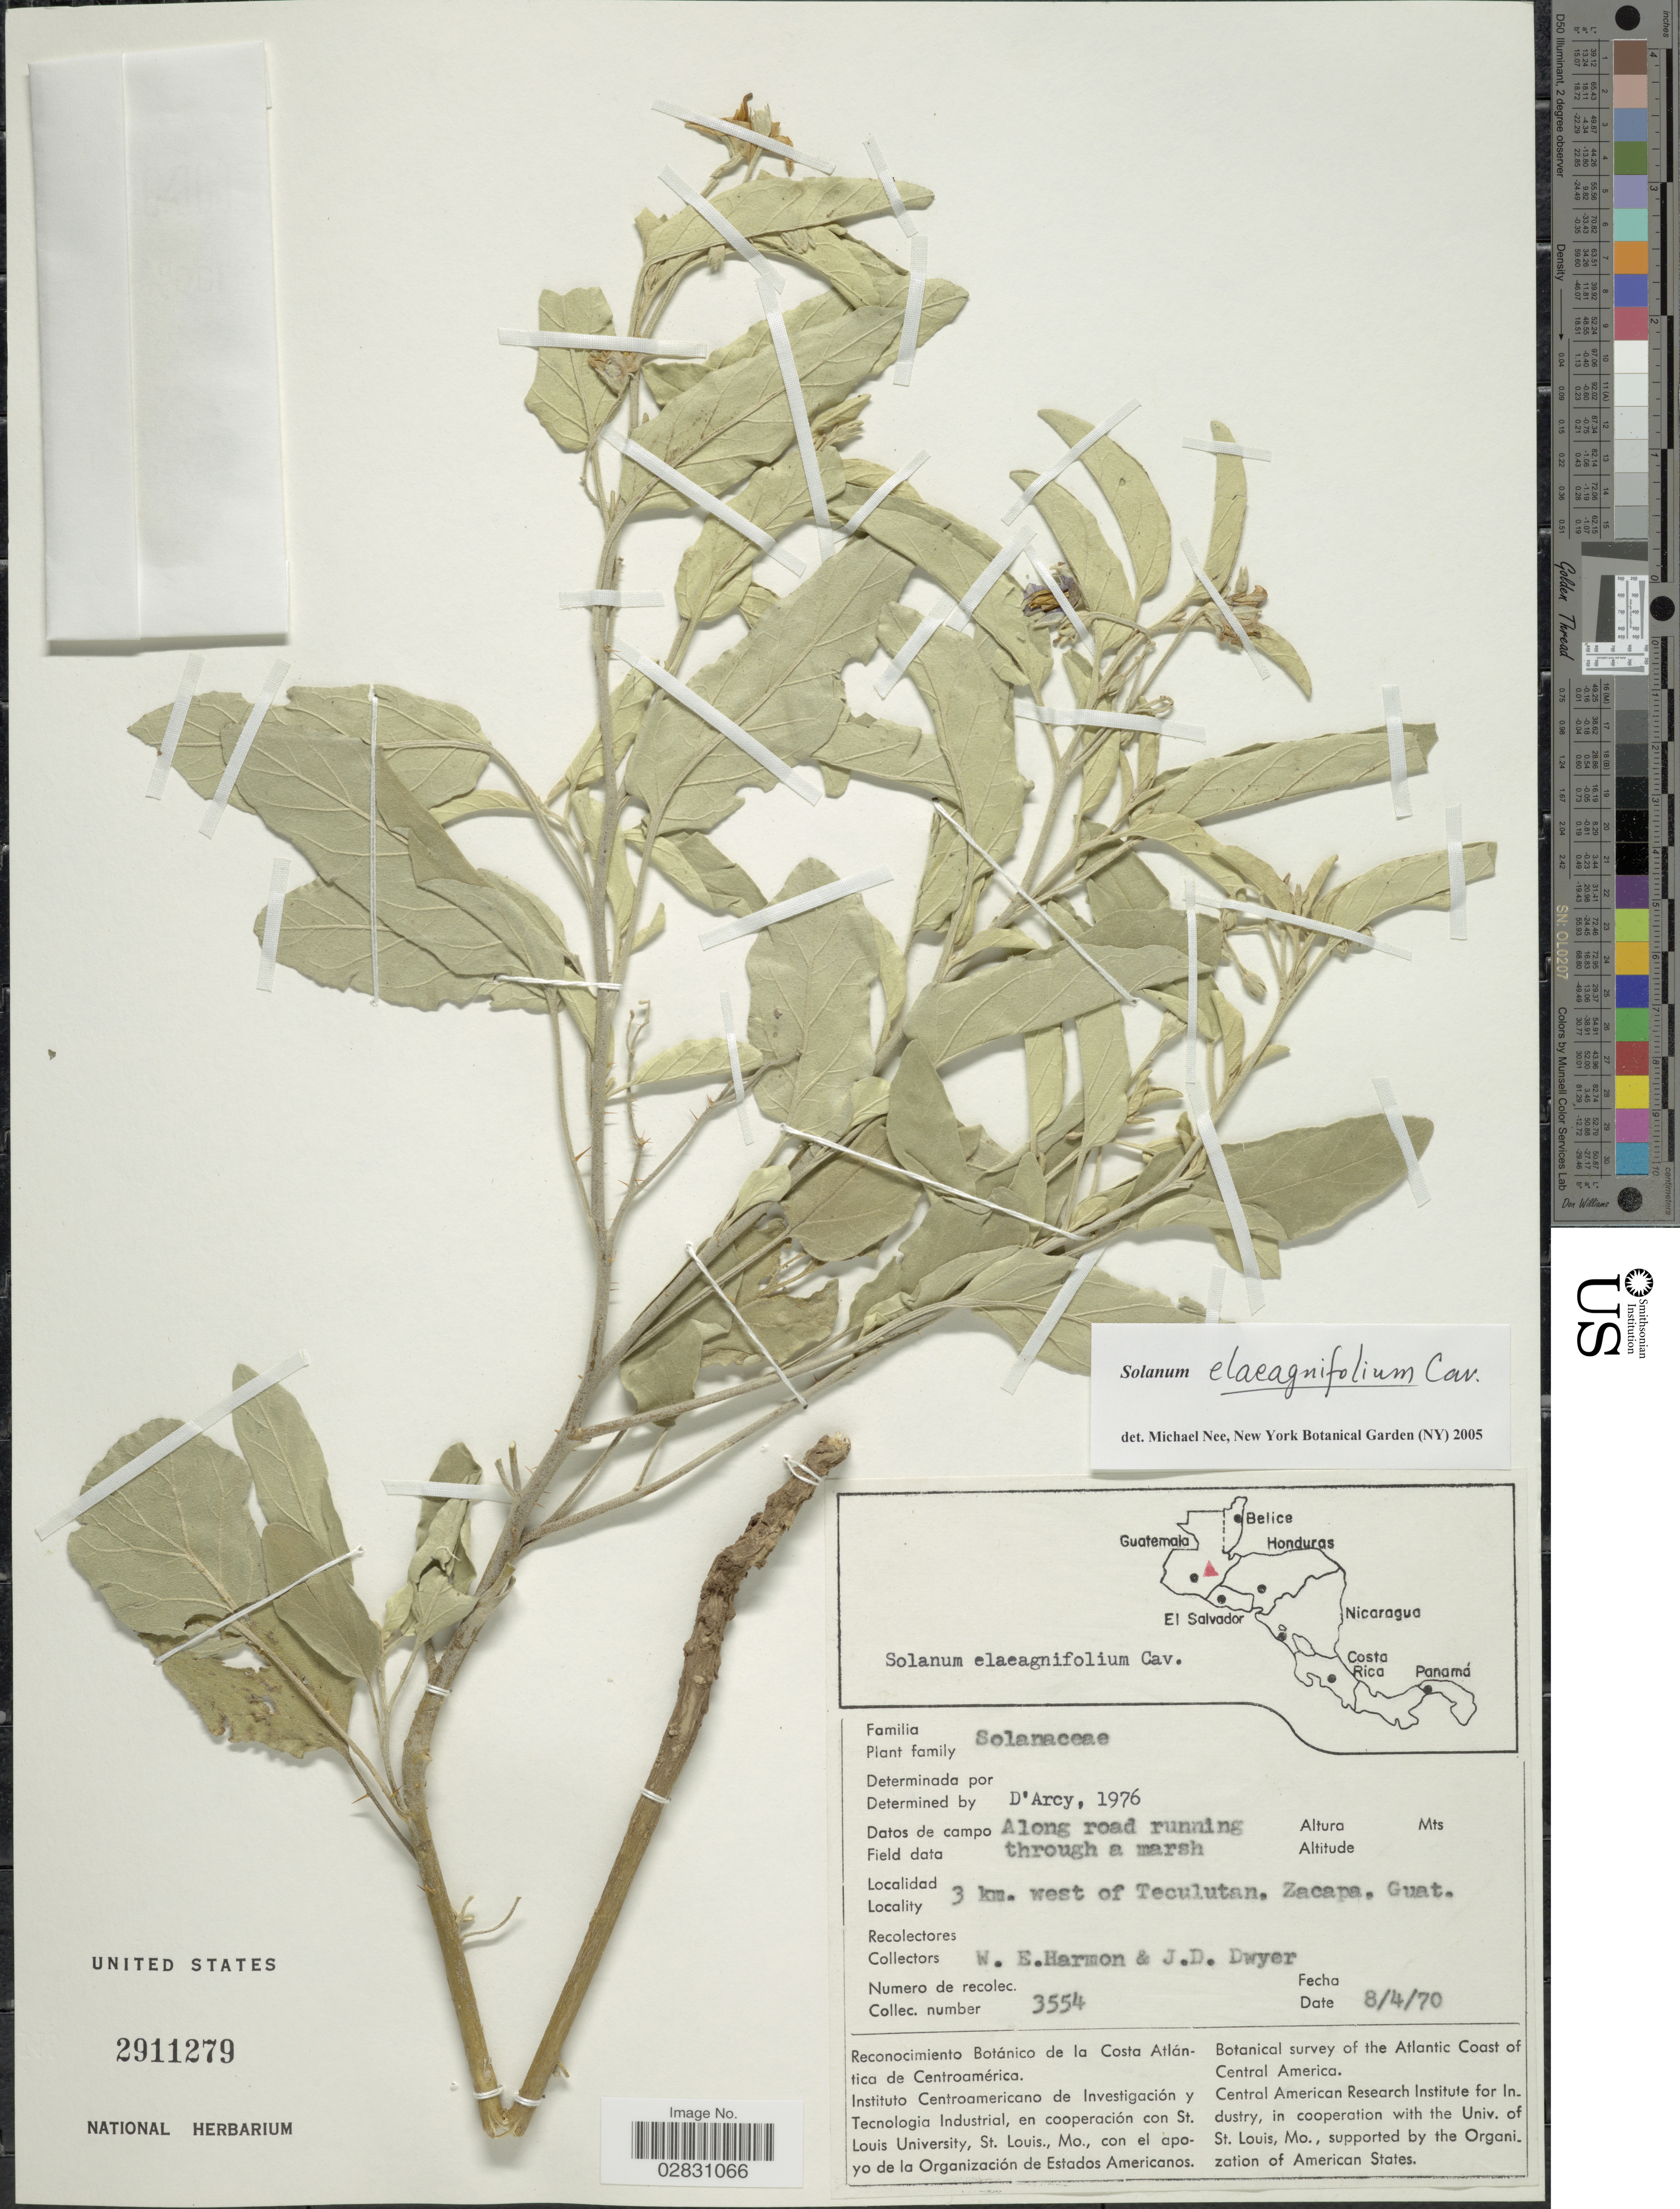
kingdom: Plantae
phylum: Tracheophyta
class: Magnoliopsida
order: Solanales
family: Solanaceae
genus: Solanum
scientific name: Solanum elaeagnifolium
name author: Cav.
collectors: W. E. Harmon & J. D. Dwyer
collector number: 3554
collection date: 1970-04-08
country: Guatemala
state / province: Zacapa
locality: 3 km. west of Teculutan.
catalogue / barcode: US 2911279